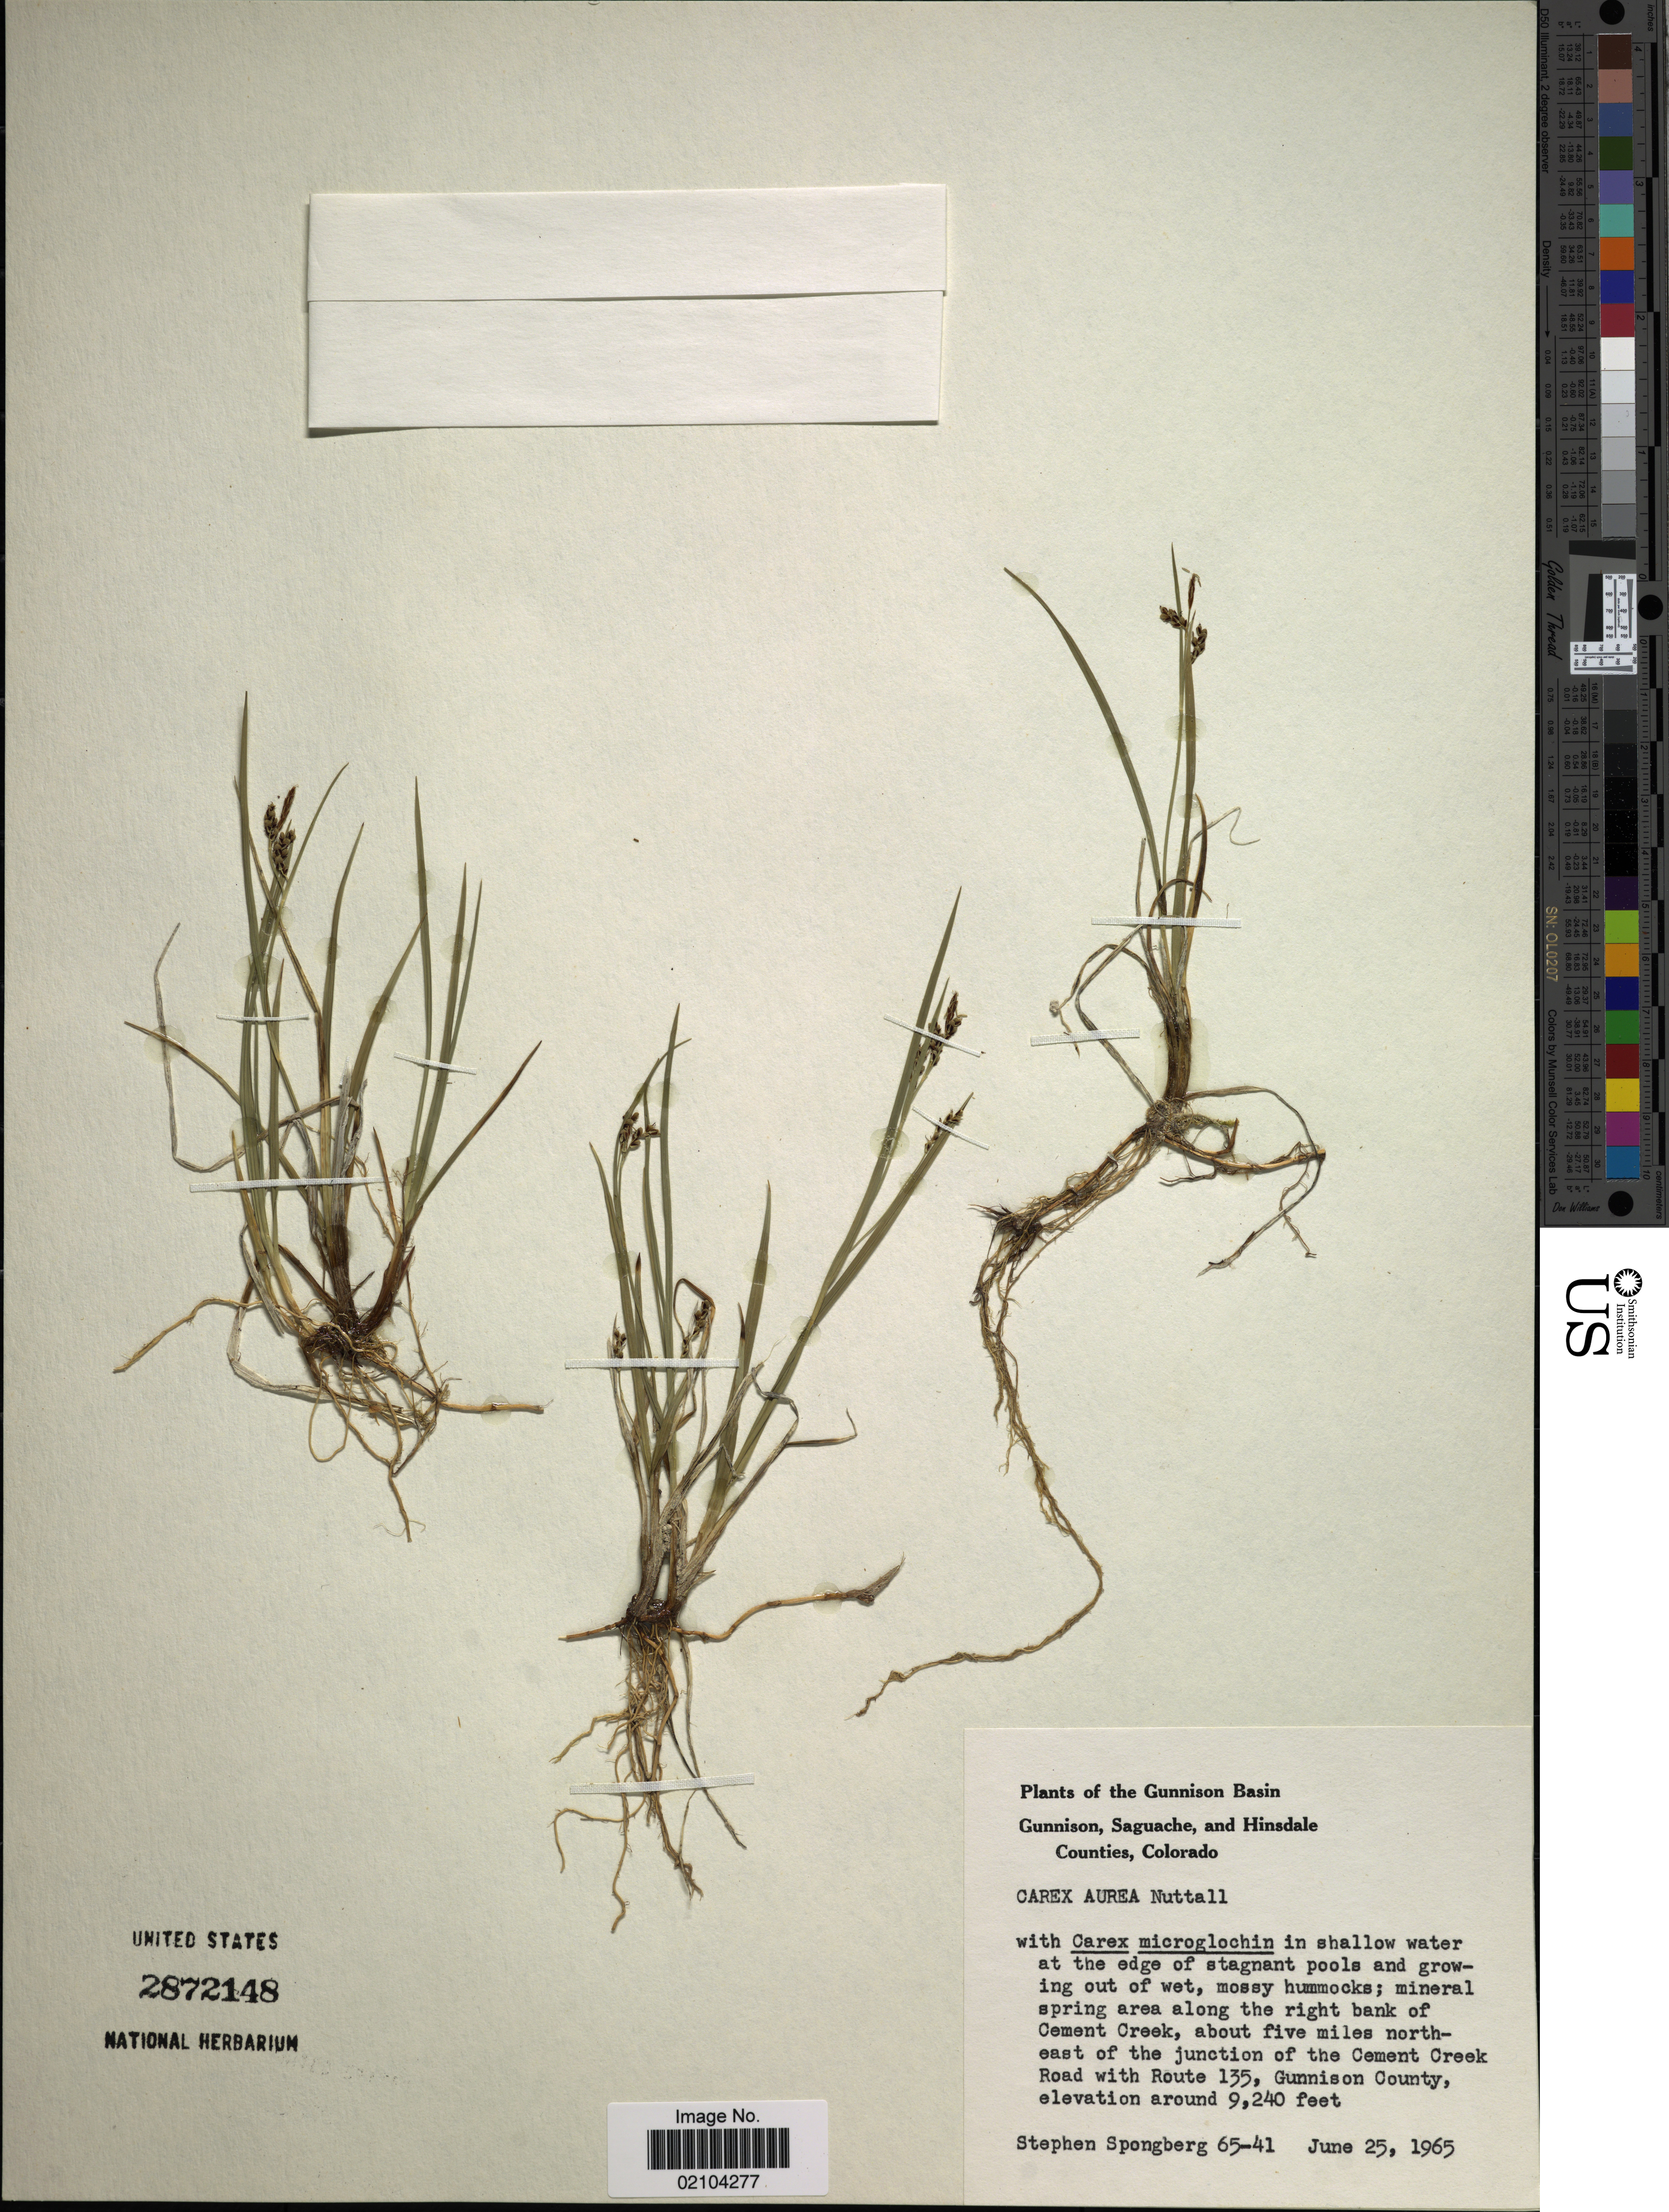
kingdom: Plantae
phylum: Tracheophyta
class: Liliopsida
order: Poales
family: Cyperaceae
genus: Carex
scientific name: Carex aurea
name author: Nutt.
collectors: S. A.Spongberg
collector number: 65-41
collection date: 1965-06-25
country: United States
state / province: Colorado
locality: Gunnison Basin, Gunnison , Saguache, and Hinsdale Counties, Colorado. Mineral spring area along the right bank of Cement Creek, about five miles north-east of the junction of the Cement Creek Road with Route 135, Gunnison County.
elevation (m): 2816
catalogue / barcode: US 2872148